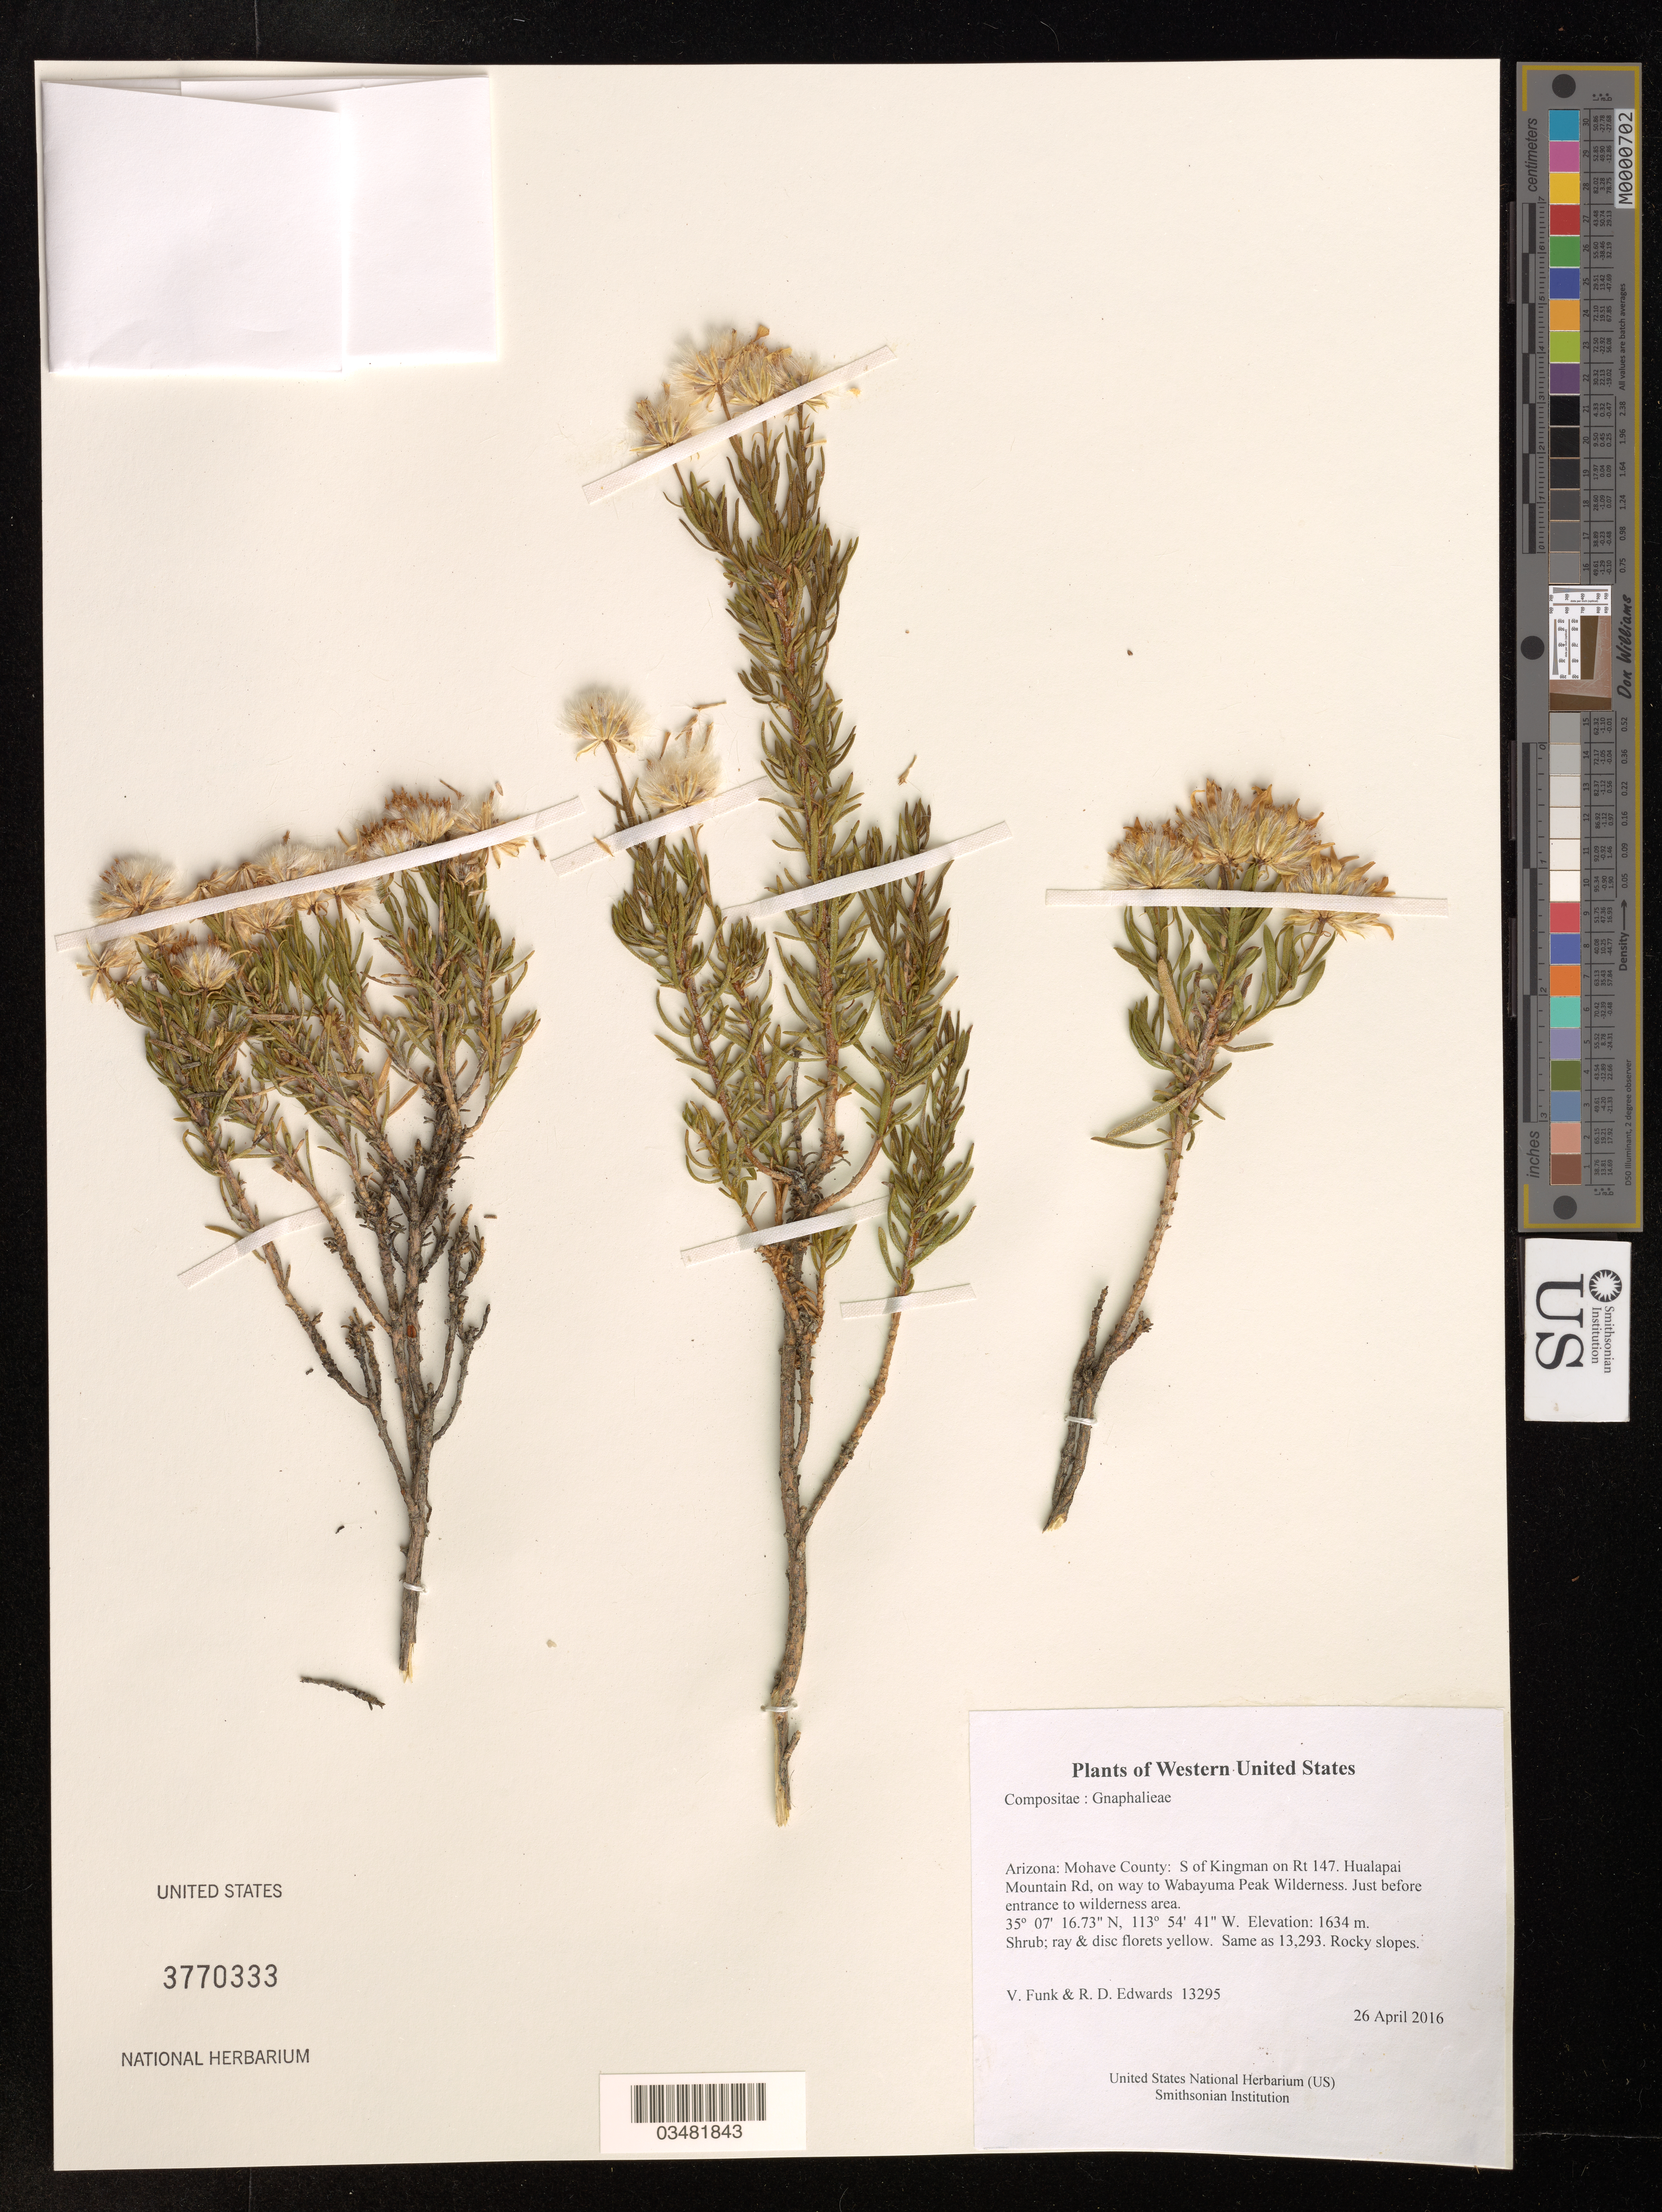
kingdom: Plantae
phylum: Tracheophyta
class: Magnoliopsida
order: Asterales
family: Asteraceae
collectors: R.D. Edwards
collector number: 13295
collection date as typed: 26 April 2016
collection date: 2016-04-26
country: United States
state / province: Arizona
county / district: Mohave County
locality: S of Kingman on Rt 147. Hualapai Mountain Rd, on way to Wabayuma Peak Wilderness. Just before entrance to wilderness area.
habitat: Rocky slopes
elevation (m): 1634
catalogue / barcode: US 3770333